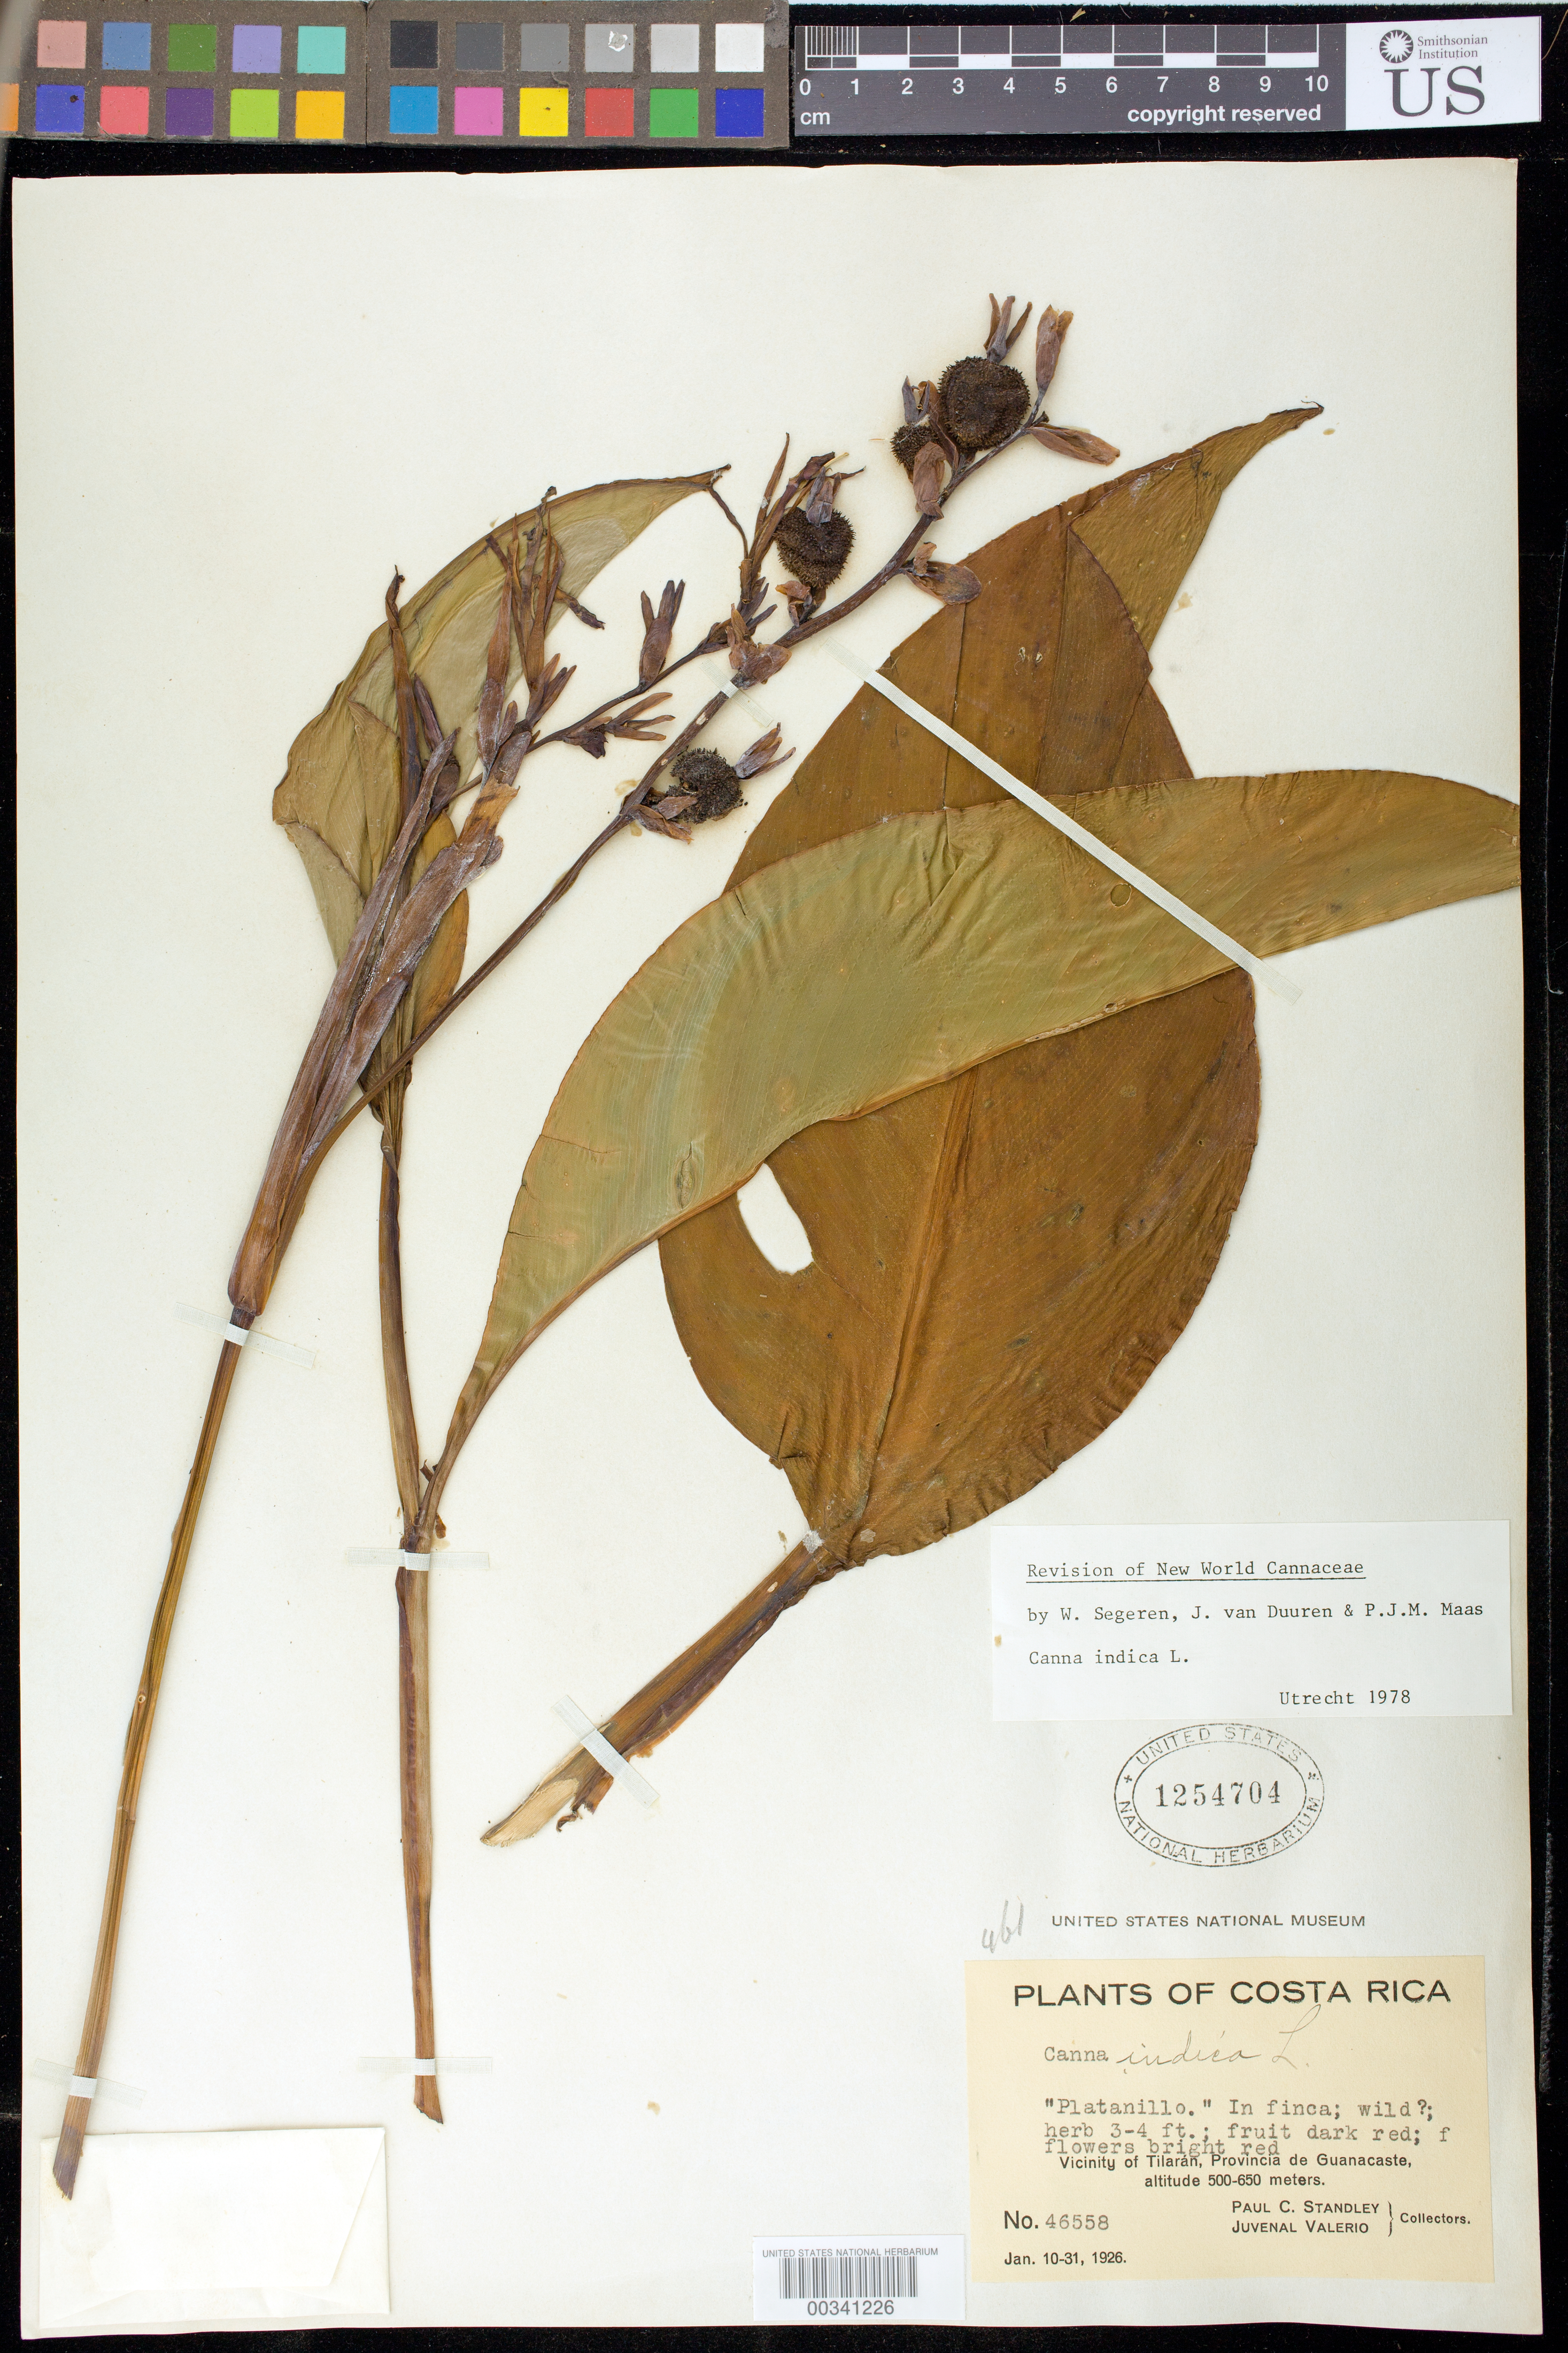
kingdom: Plantae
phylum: Tracheophyta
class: Liliopsida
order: Zingiberales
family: Cannaceae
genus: Canna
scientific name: Canna indica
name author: L.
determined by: Segeren, W.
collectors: P. C. Standley & J. Valerio R.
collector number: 46558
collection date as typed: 10 Jan 1926 to 31 Jan 1926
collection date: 1926-01-10/1926-01-31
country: Costa Rica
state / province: Guanacaste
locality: Vicinity of Tilaran, in finca; wild ?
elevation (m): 500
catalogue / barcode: US 1254704